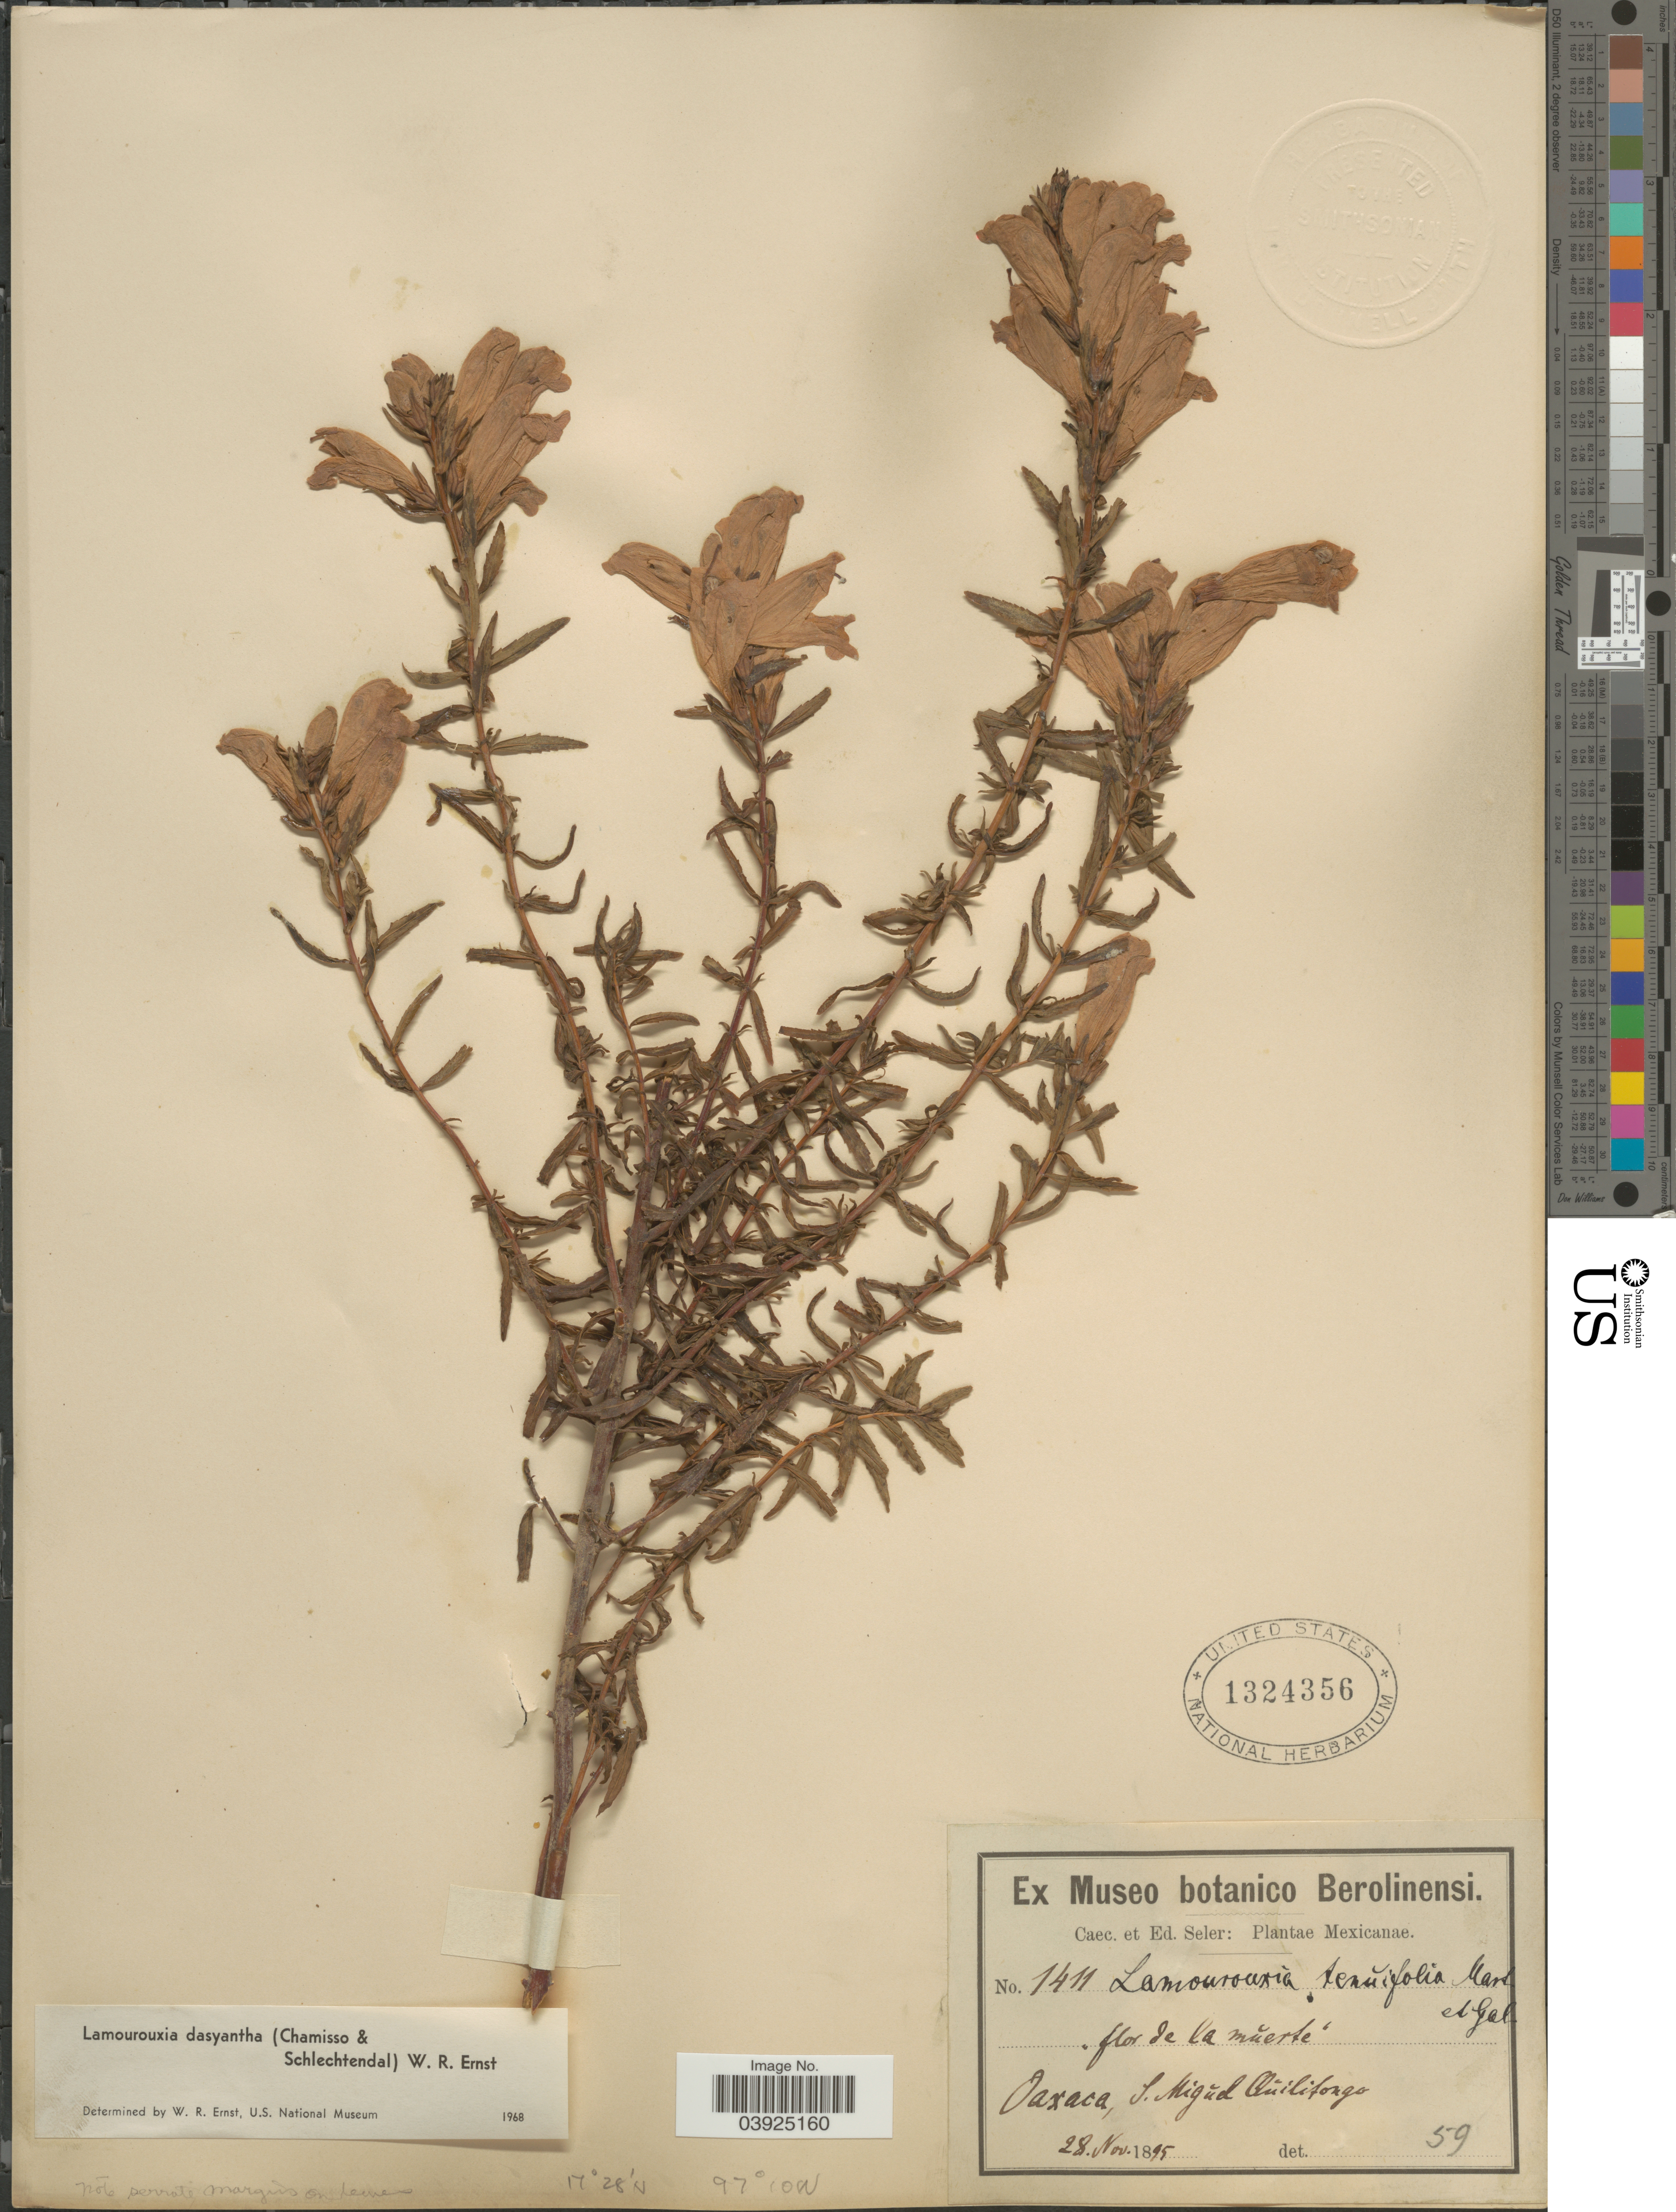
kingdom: Plantae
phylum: Tracheophyta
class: Magnoliopsida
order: Lamiales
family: Orobanchaceae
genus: Lamourouxia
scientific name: Lamourouxia dasyantha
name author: (Cham. & Schltdl.) W.R. Ernst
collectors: C. Seler & E. G. Seler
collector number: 1411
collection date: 1895-11-28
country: Mexico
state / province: Oaxaca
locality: S. Migŭel Qŭilitongo.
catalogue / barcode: US 1324356